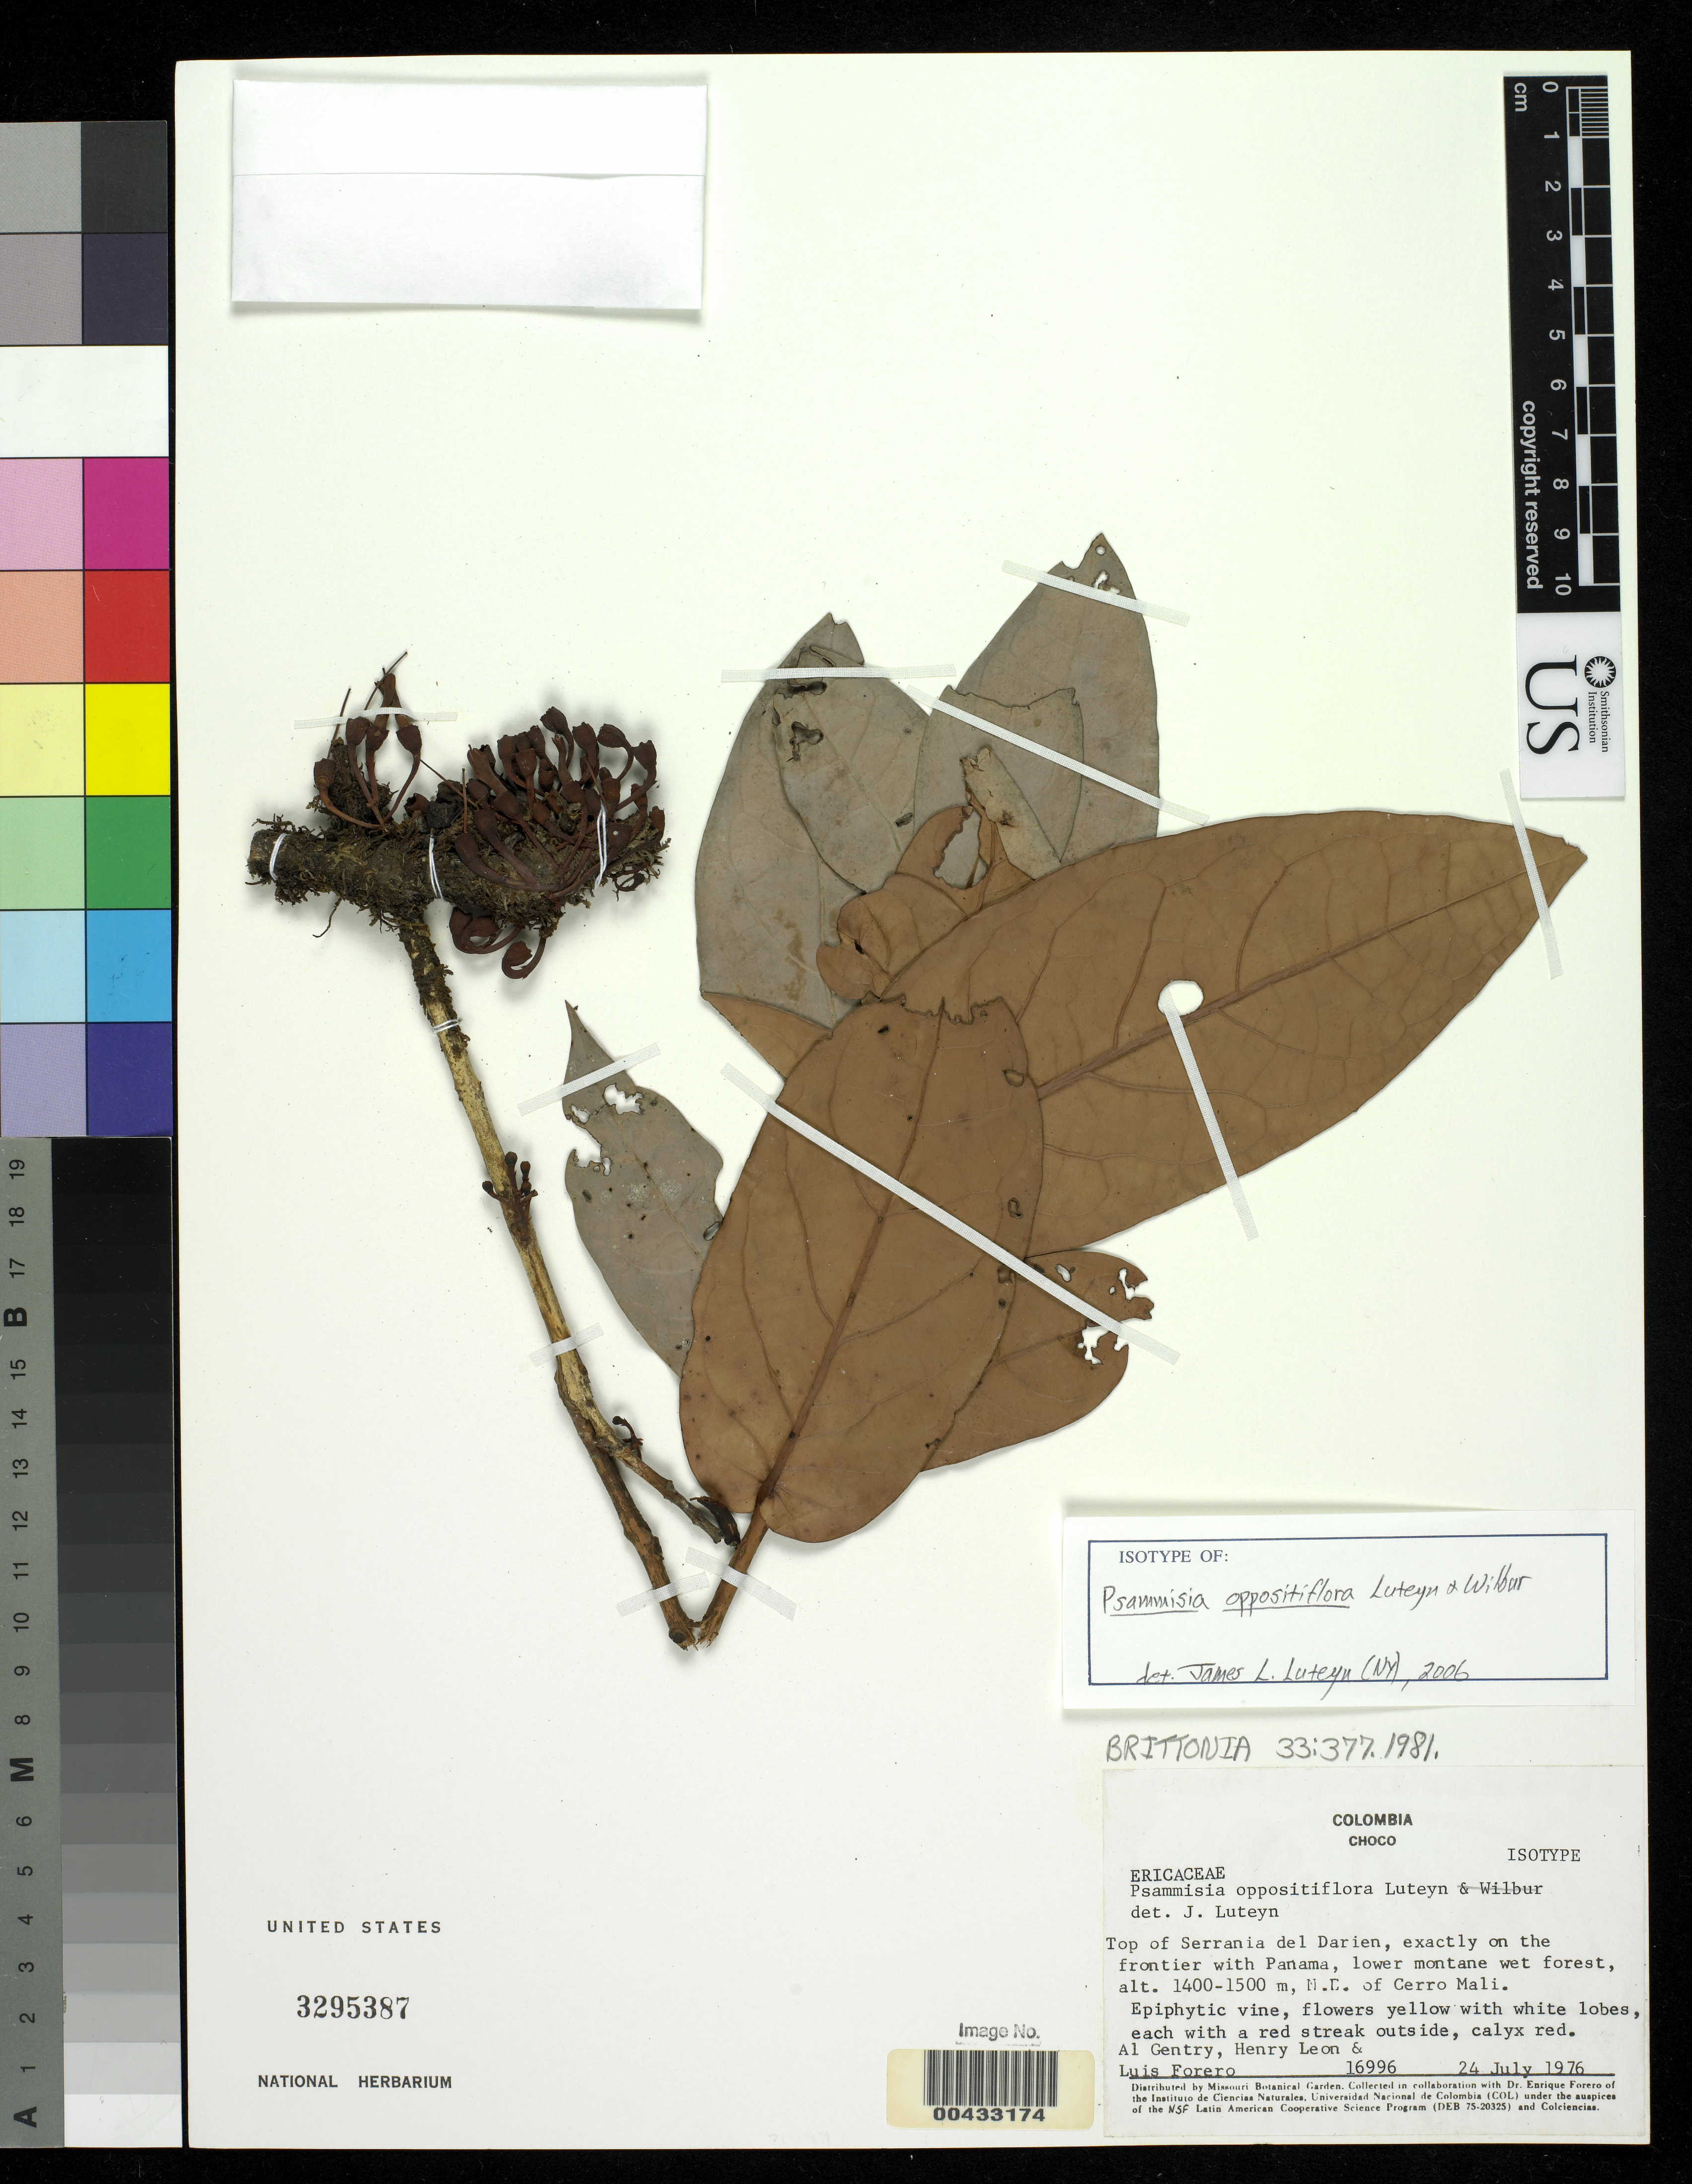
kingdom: Plantae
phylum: Tracheophyta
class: Magnoliopsida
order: Ericales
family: Ericaceae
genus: Psammisia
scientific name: Psammisia oppositiflora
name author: Luteyn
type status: Isotype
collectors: A. H. Gentry, Henry Leon & L. E. Forero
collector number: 16996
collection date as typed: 24 Jul 1976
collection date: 1976-07-24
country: Colombia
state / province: Chocó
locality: Top Serranis del Darien, exactly on the frontier with Panama, NE of Cerro Mali.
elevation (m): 1400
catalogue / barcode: US 3295387